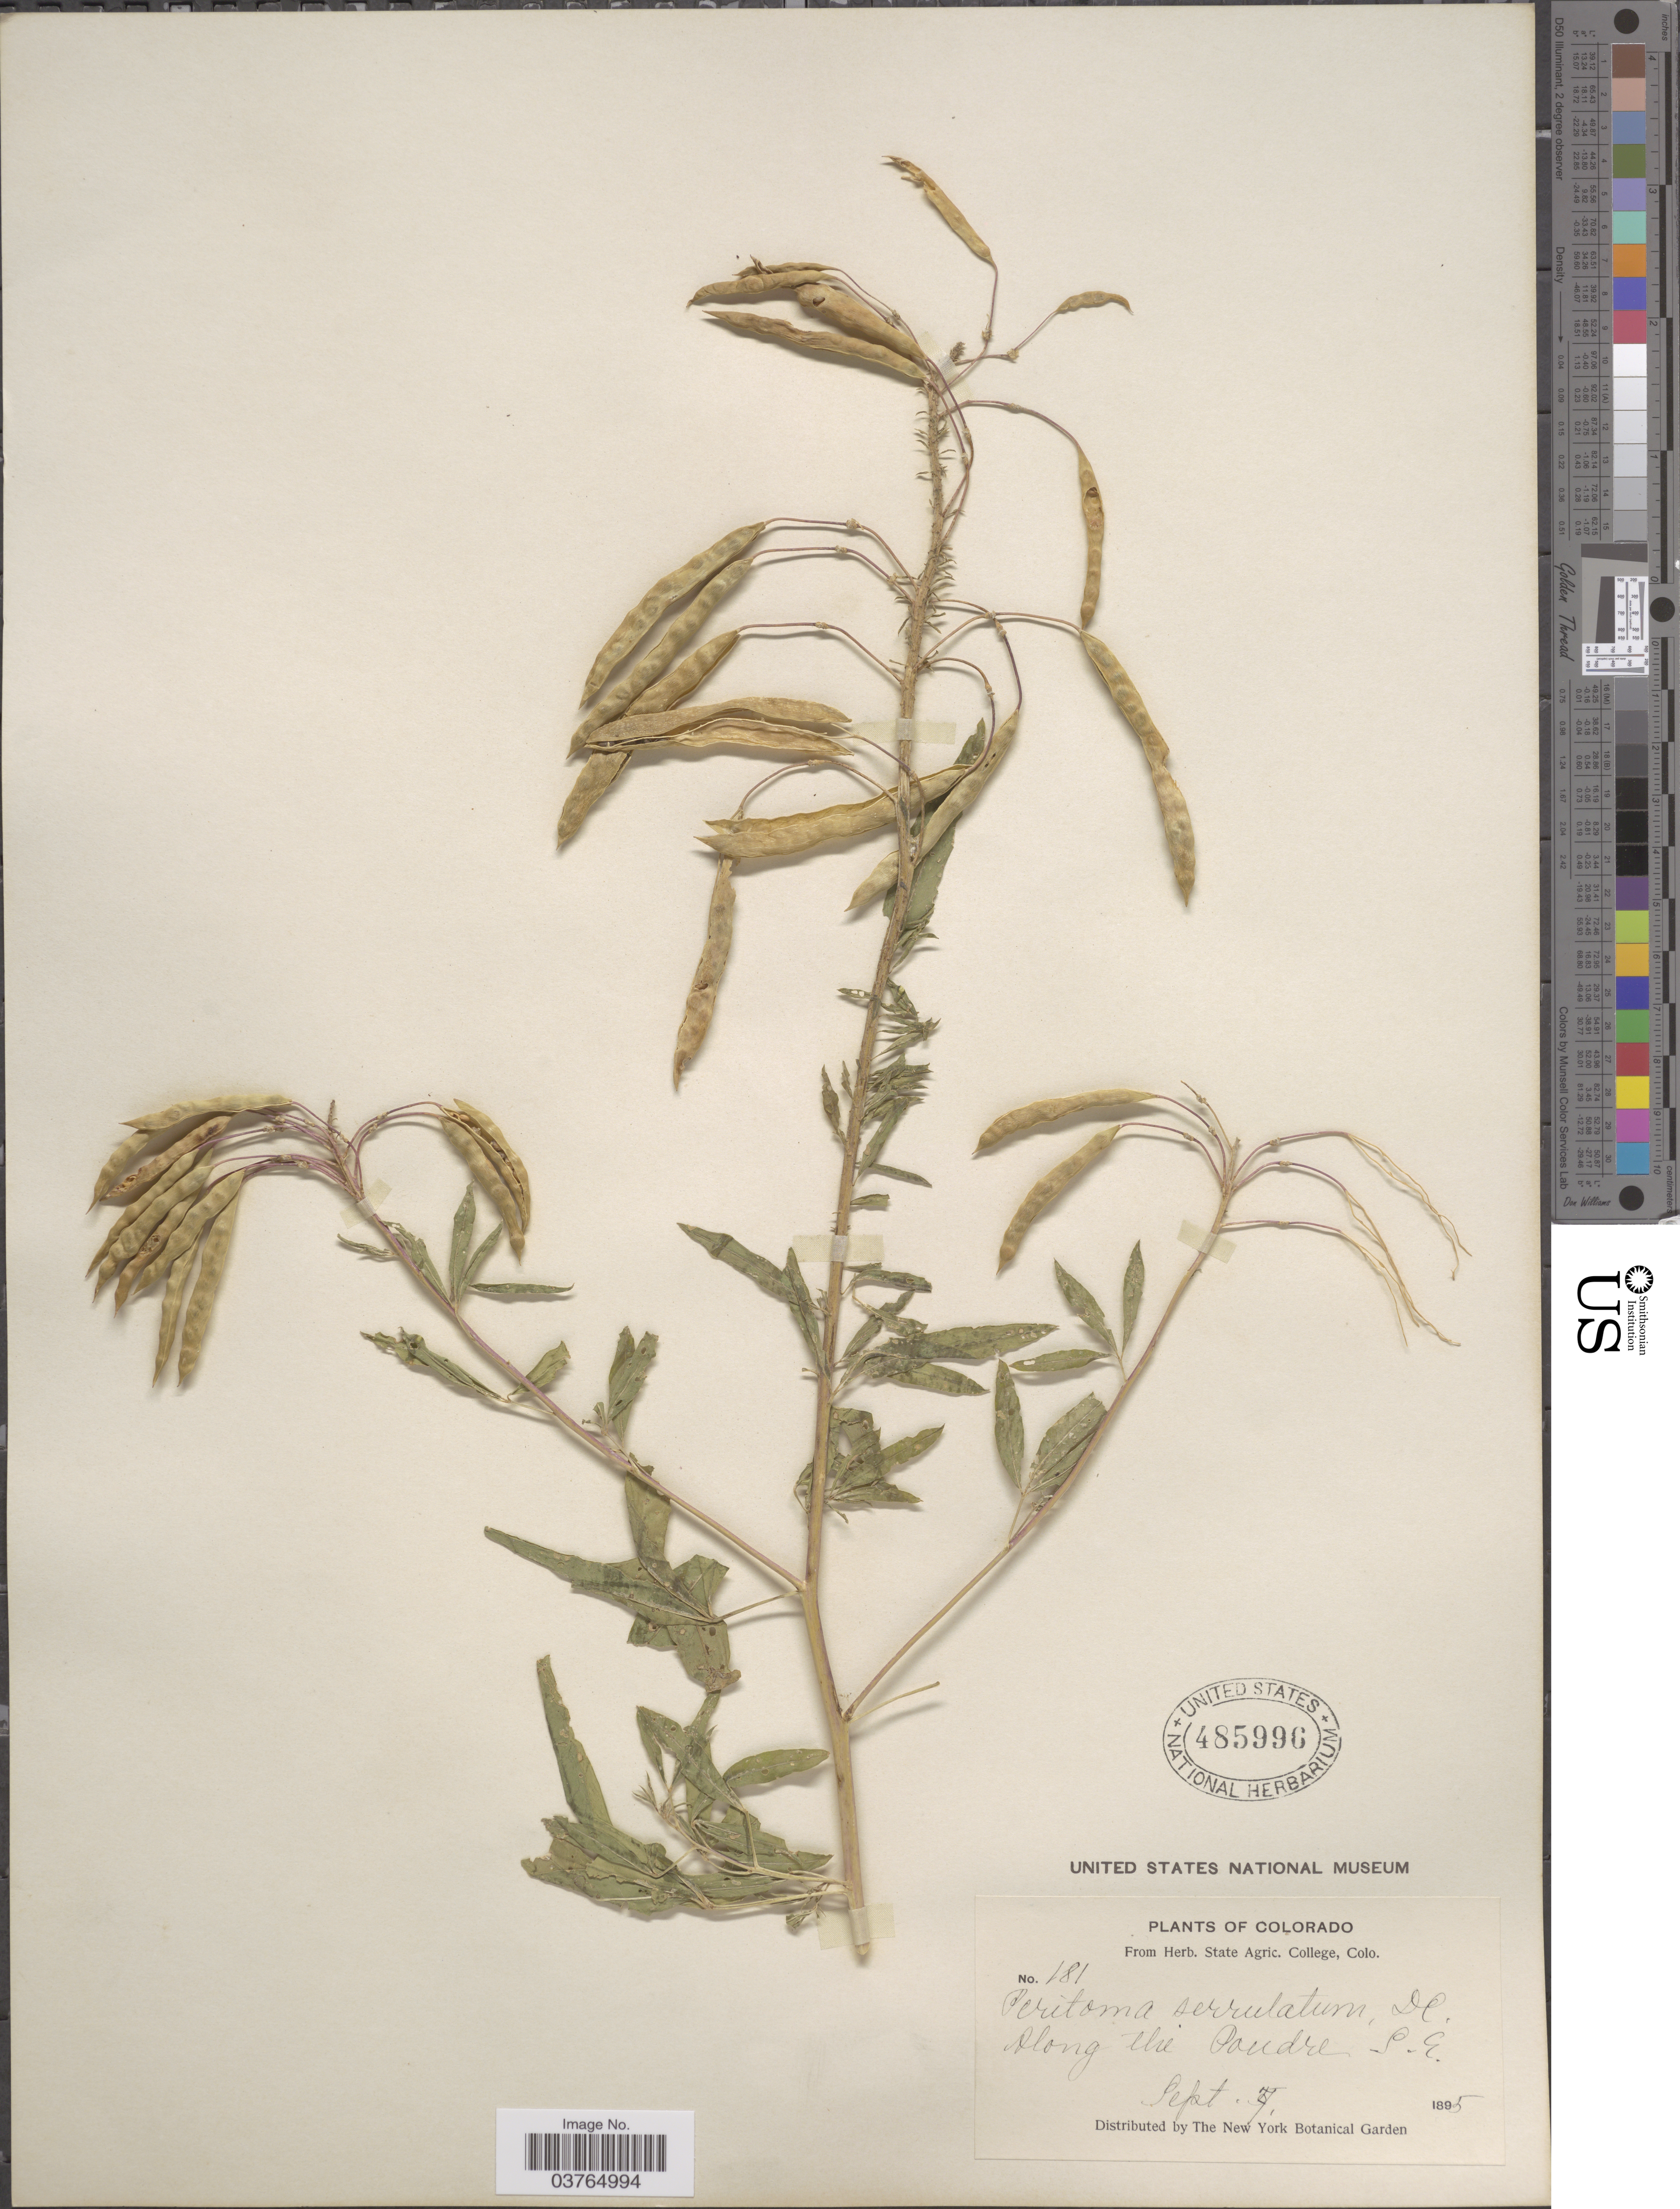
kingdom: Plantae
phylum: Tracheophyta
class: Magnoliopsida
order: Brassicales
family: Cleomaceae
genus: Cleomella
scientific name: Cleomella serrulata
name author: (Pursh) Roalson & J.C. Hall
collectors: ex herb. State Agric. College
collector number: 181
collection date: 1895-09-07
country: United States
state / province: Colorado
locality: Along the Poudre S.E.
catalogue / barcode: US 485996